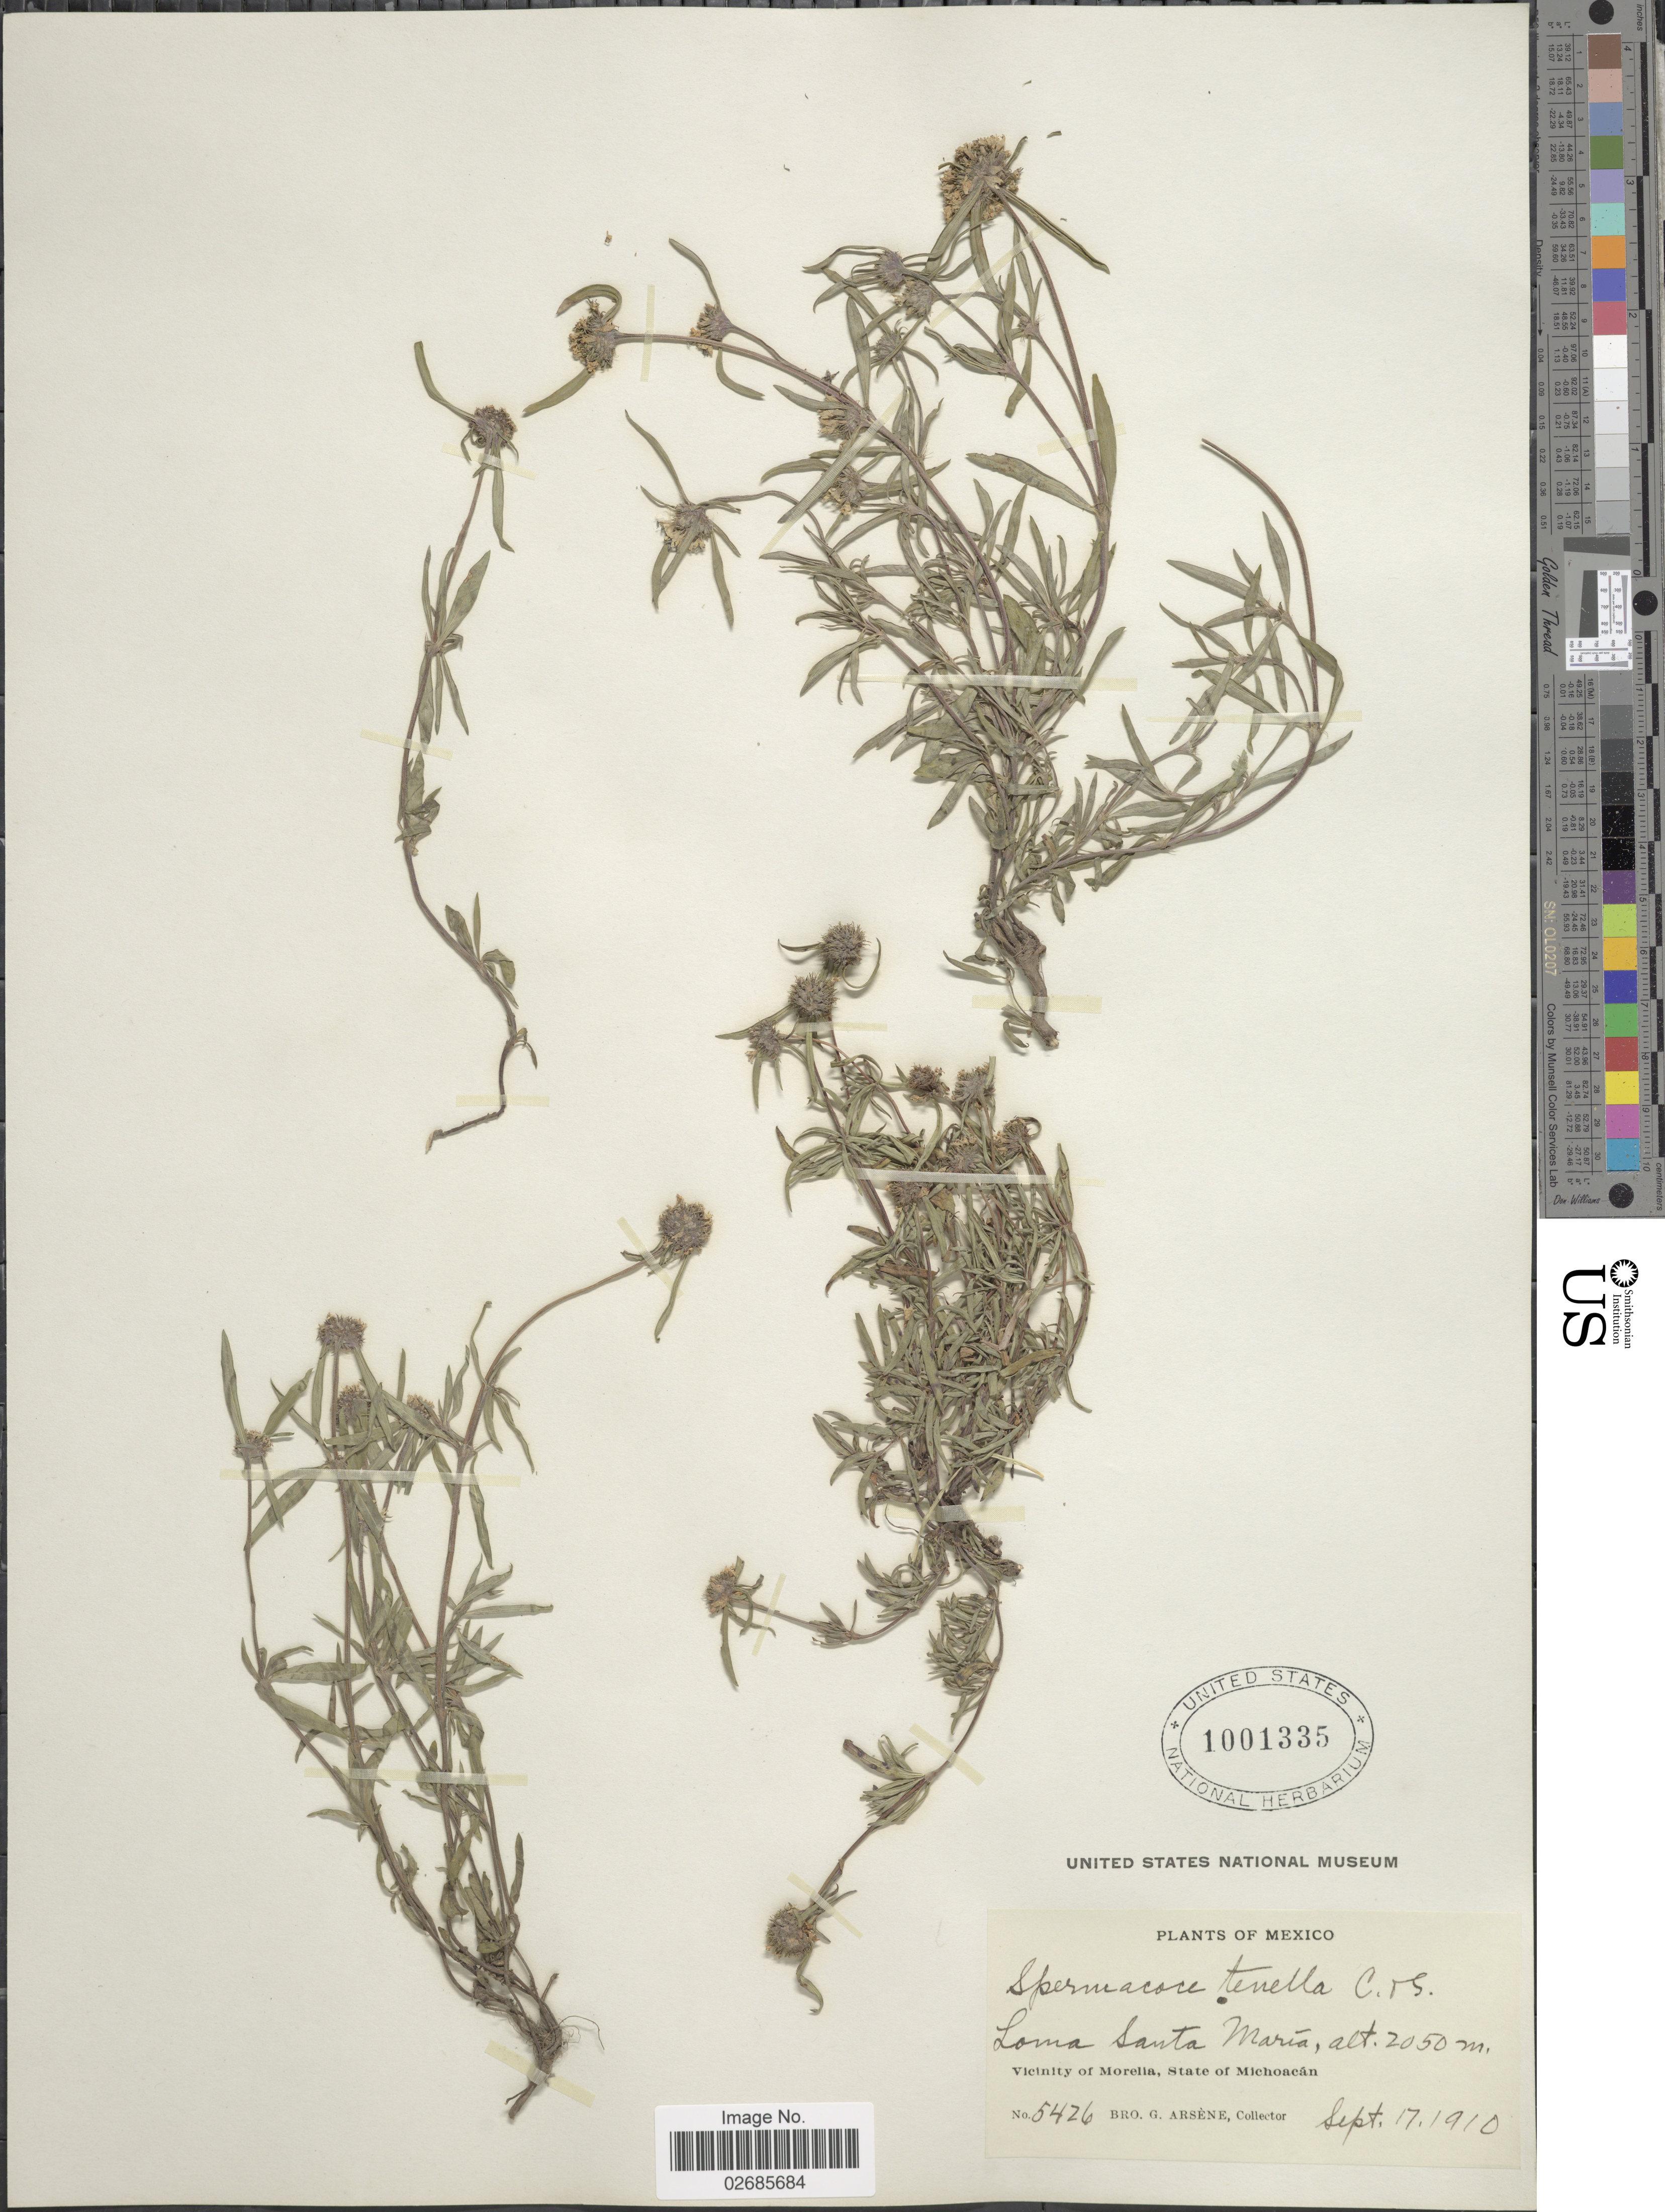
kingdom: Plantae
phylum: Tracheophyta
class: Magnoliopsida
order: Gentianales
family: Rubiaceae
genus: Borreria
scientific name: Borreria suaveolens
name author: G. Mey.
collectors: Bro. G. Arsène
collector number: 5426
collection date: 1910-09-17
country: Mexico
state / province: Michoacán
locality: Loma Santa María, Vicinity of Morelia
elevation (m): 2050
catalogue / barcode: US 1001335